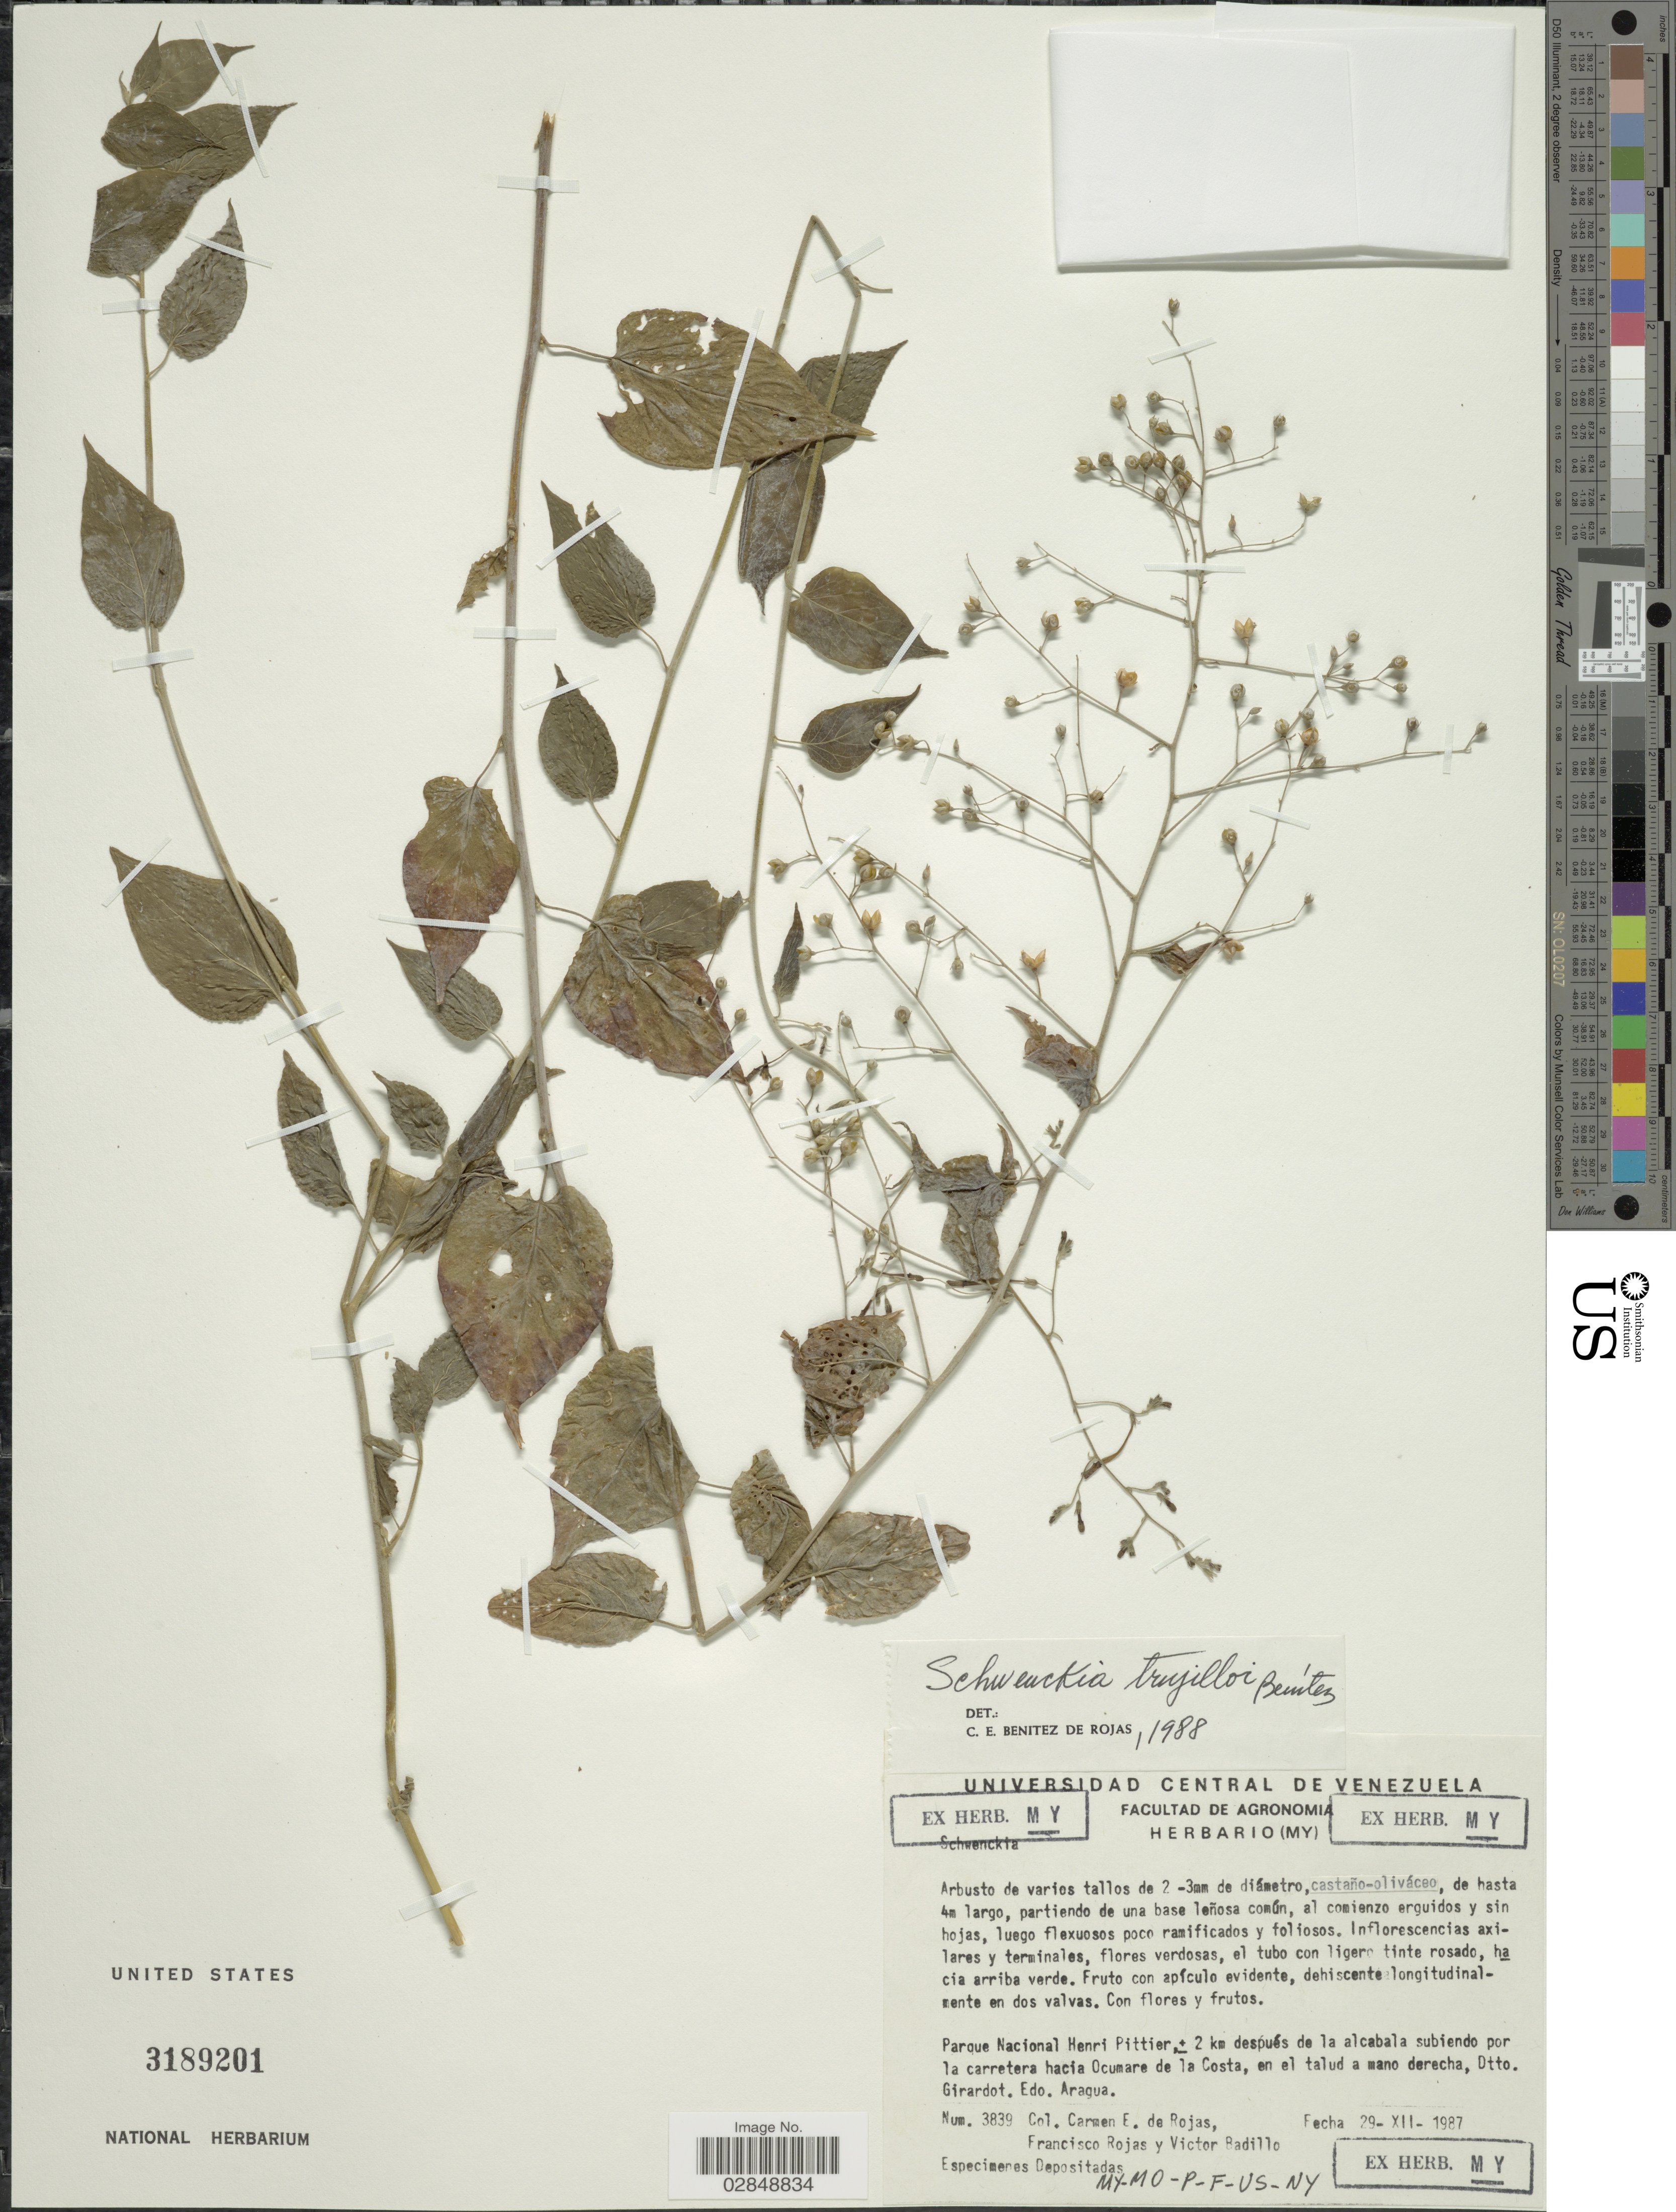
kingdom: Plantae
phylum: Tracheophyta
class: Magnoliopsida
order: Solanales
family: Solanaceae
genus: Schwenckia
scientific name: Schwenckia trujilloi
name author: Benítez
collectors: C. de Rojas, F. Rojas & V. Badillo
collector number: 3839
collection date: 1987-12-29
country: Venezuela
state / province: Aragua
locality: Parque Nacional Henri Pittier, ± 2 km después de la alcabala subiendo por la carretera hacia Ocumare de la Costa, en el talud a mano derecha, Dtto. Girardot.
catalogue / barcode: US 3189201